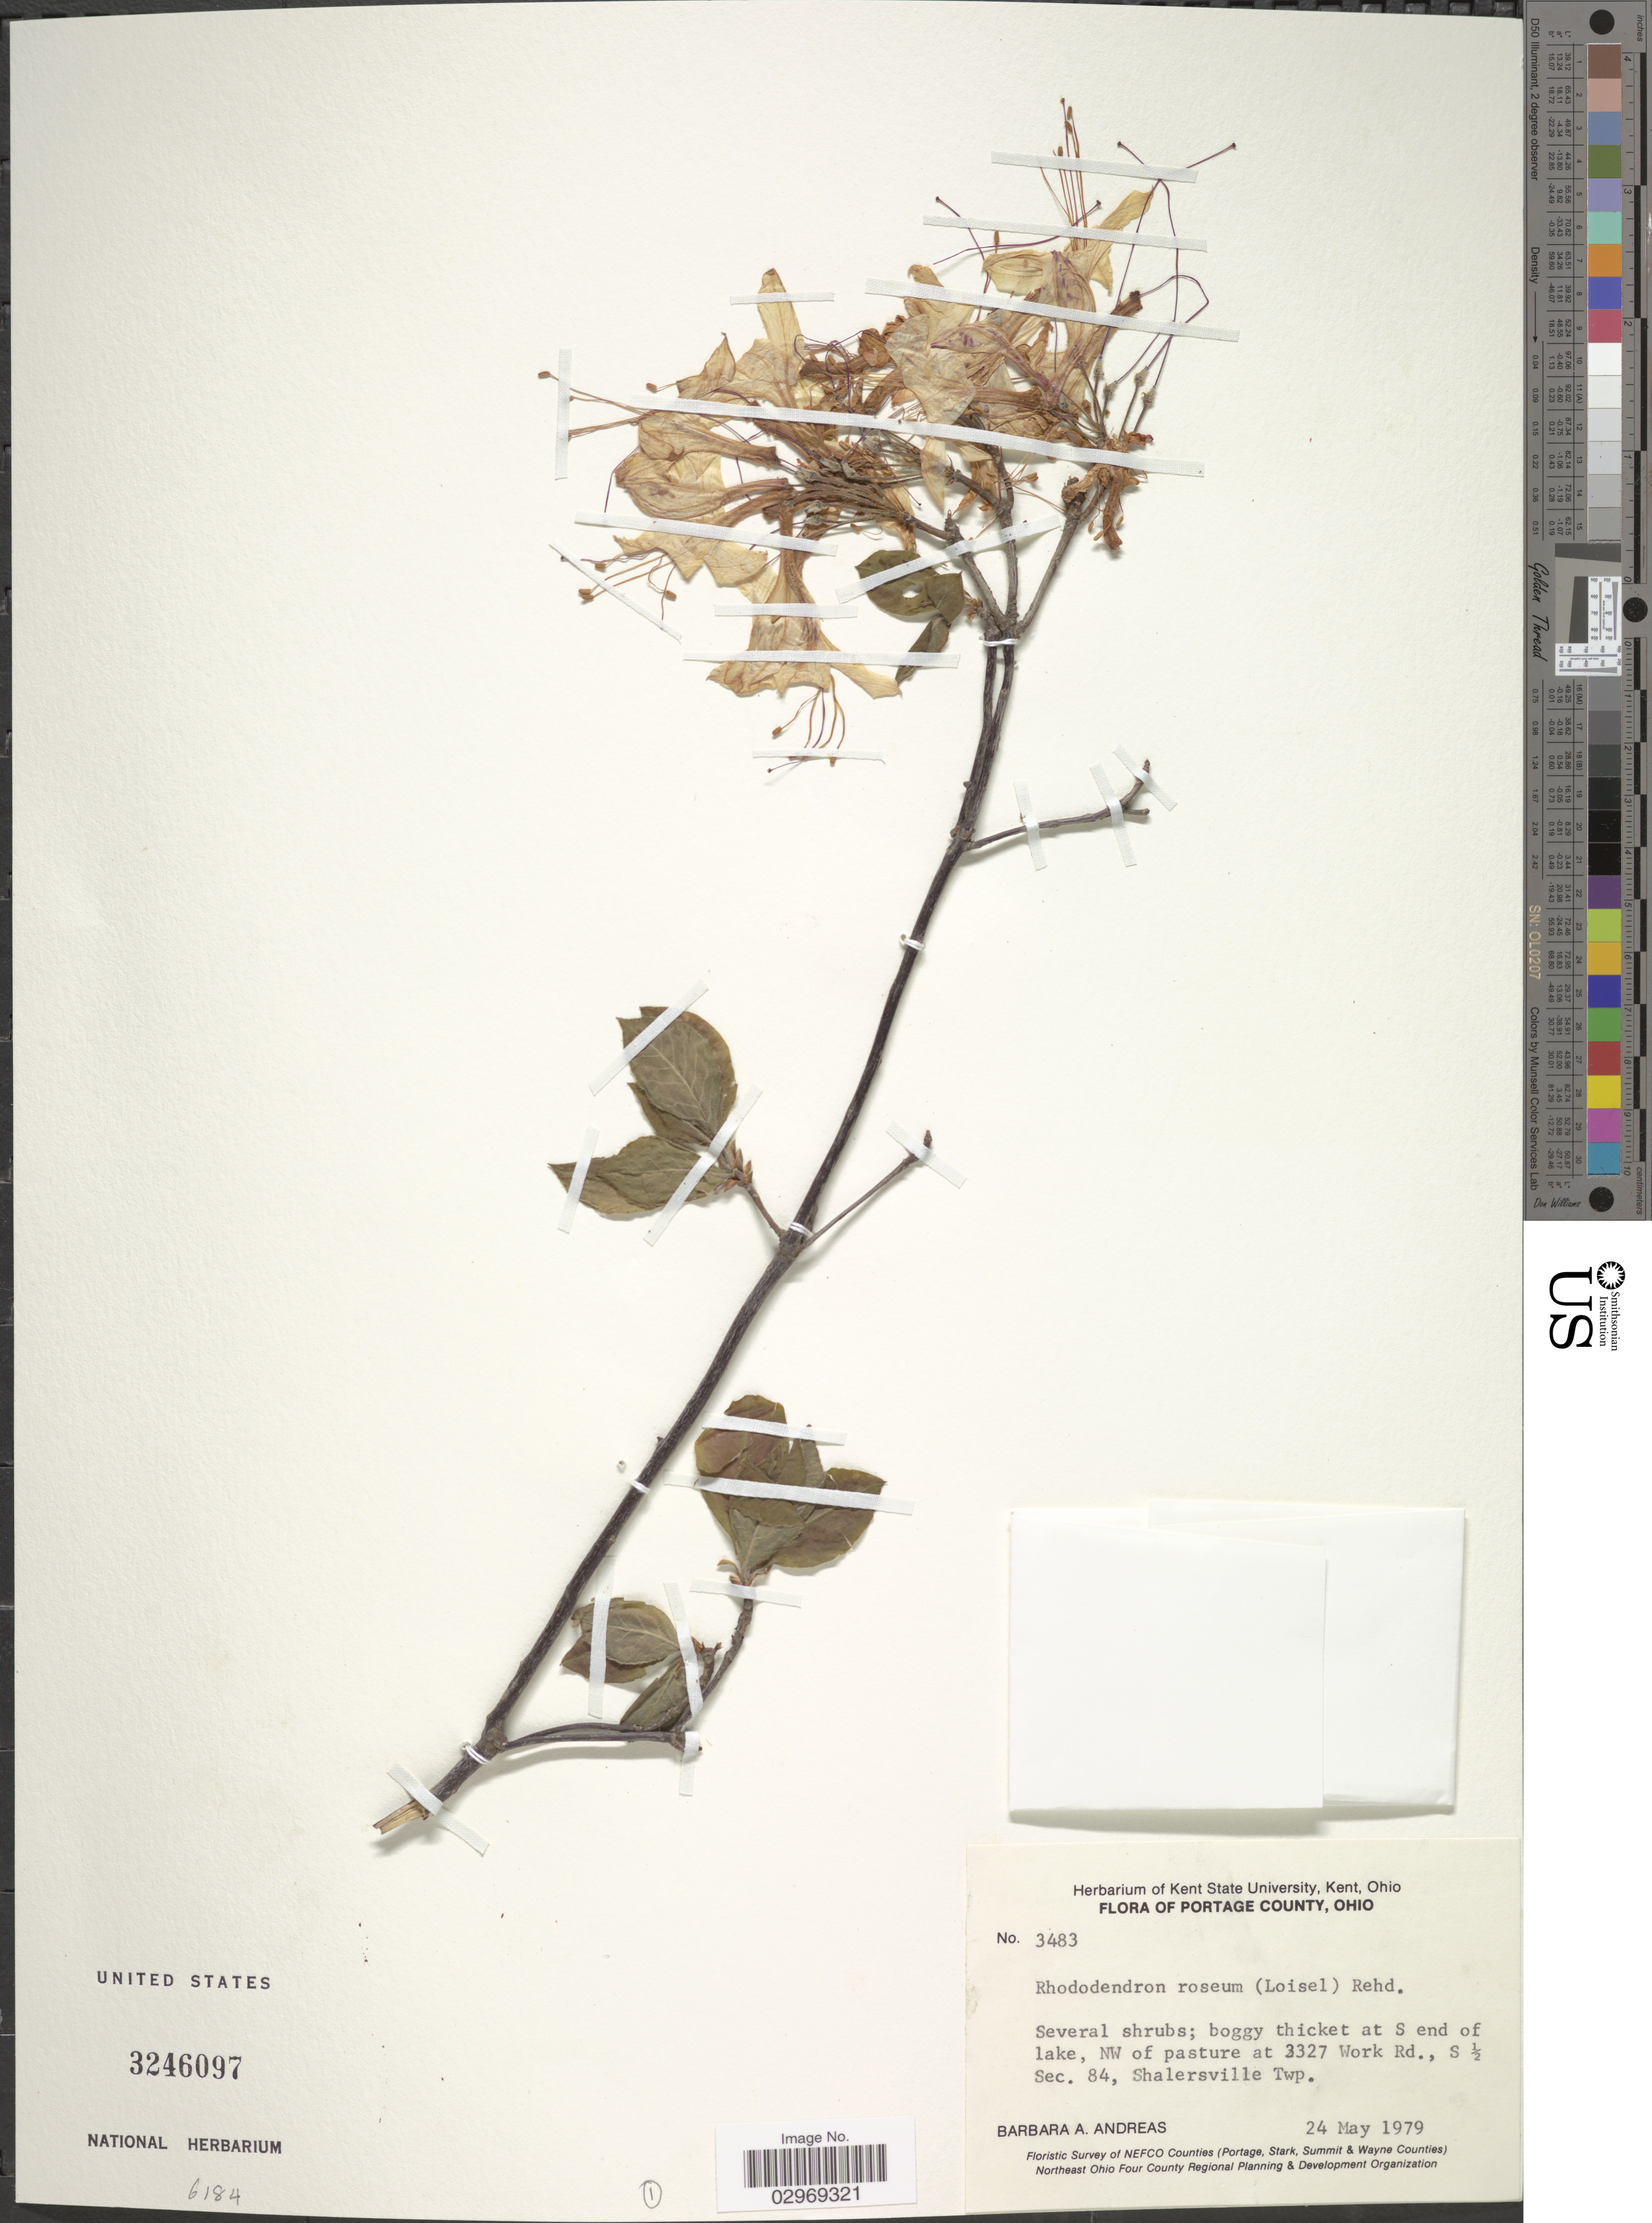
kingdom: Plantae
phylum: Tracheophyta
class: Magnoliopsida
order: Ericales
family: Ericaceae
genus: Rhododendron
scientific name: Rhododendron roseum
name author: (Loisel.) Rehder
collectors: B. A. Andreas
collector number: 3483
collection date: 1979-05-24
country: United States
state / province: Ohio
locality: Portage County. Boggy thickets at S end of lake, NW of pasture at 3327 Work Rd., S ½ Sec. 84, Shalersville Twp.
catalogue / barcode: US 3246097